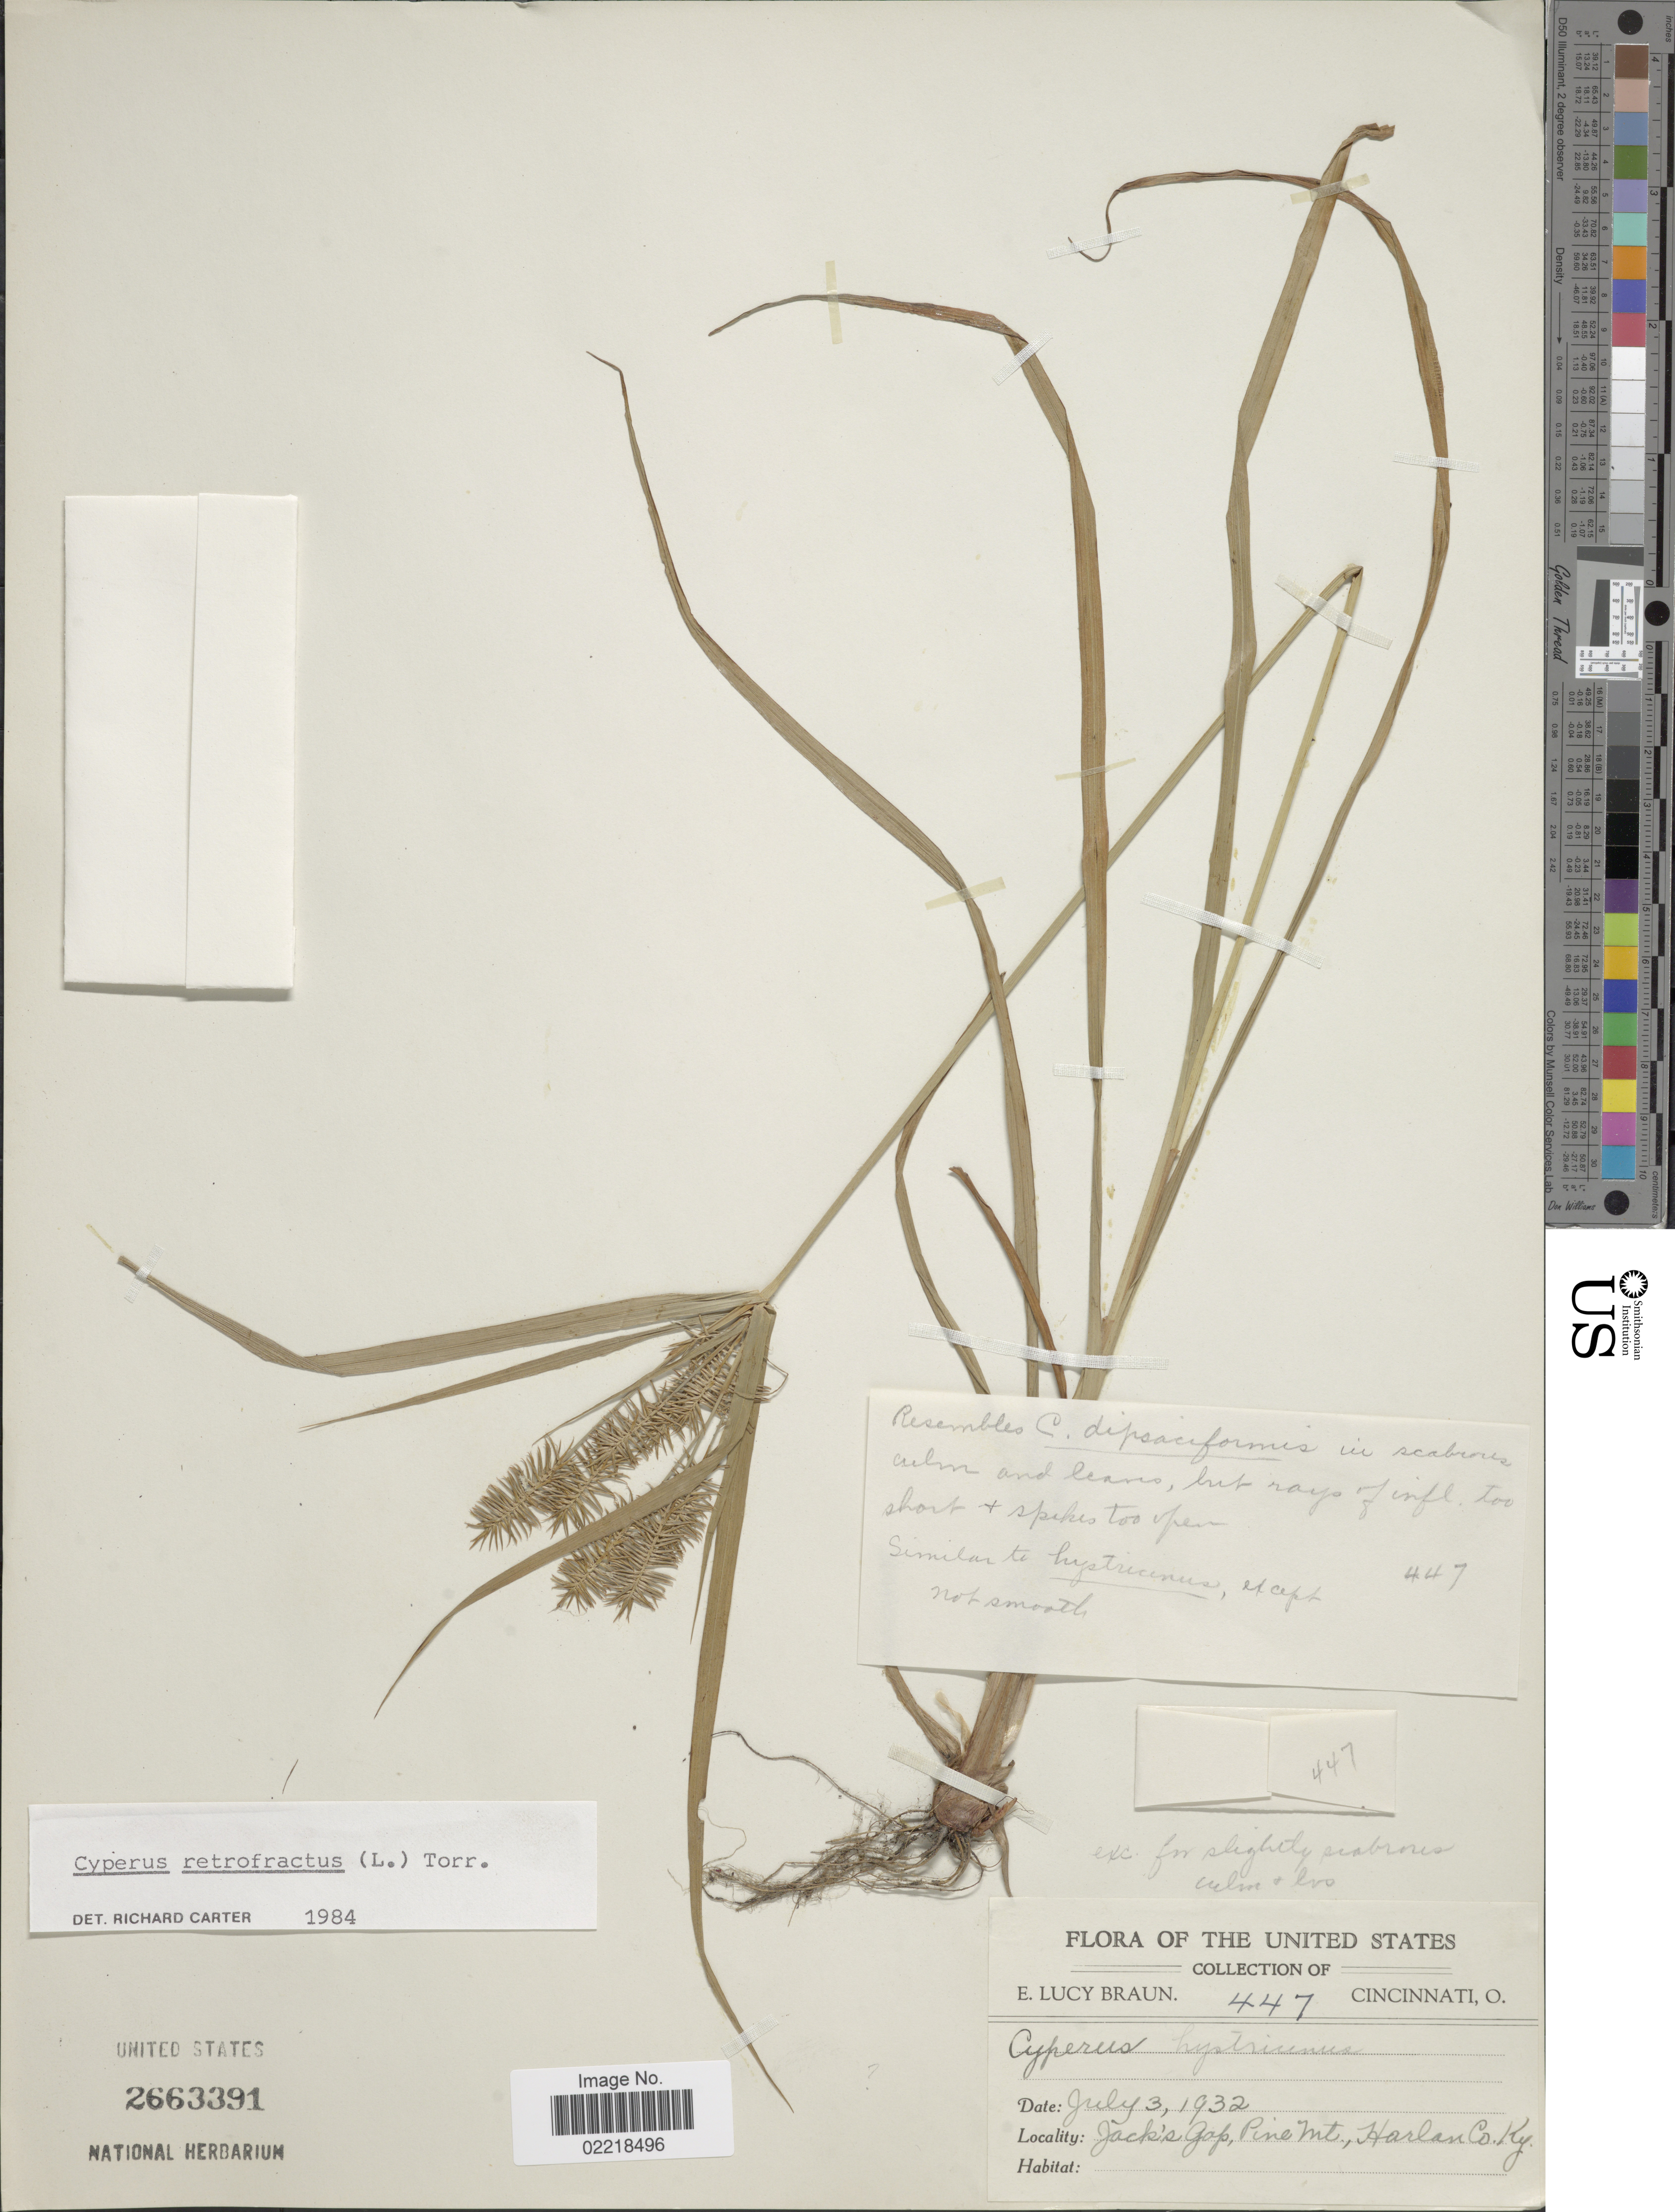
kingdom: Plantae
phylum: Tracheophyta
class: Liliopsida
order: Poales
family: Cyperaceae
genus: Cyperus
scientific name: Cyperus retrofractus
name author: (L.) Torr.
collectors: E. L. Braun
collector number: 447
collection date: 1932-07-03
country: United States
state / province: Kentucky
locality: Jack's Gap, Pine Mt., Harlan Co.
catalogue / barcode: US 2663391